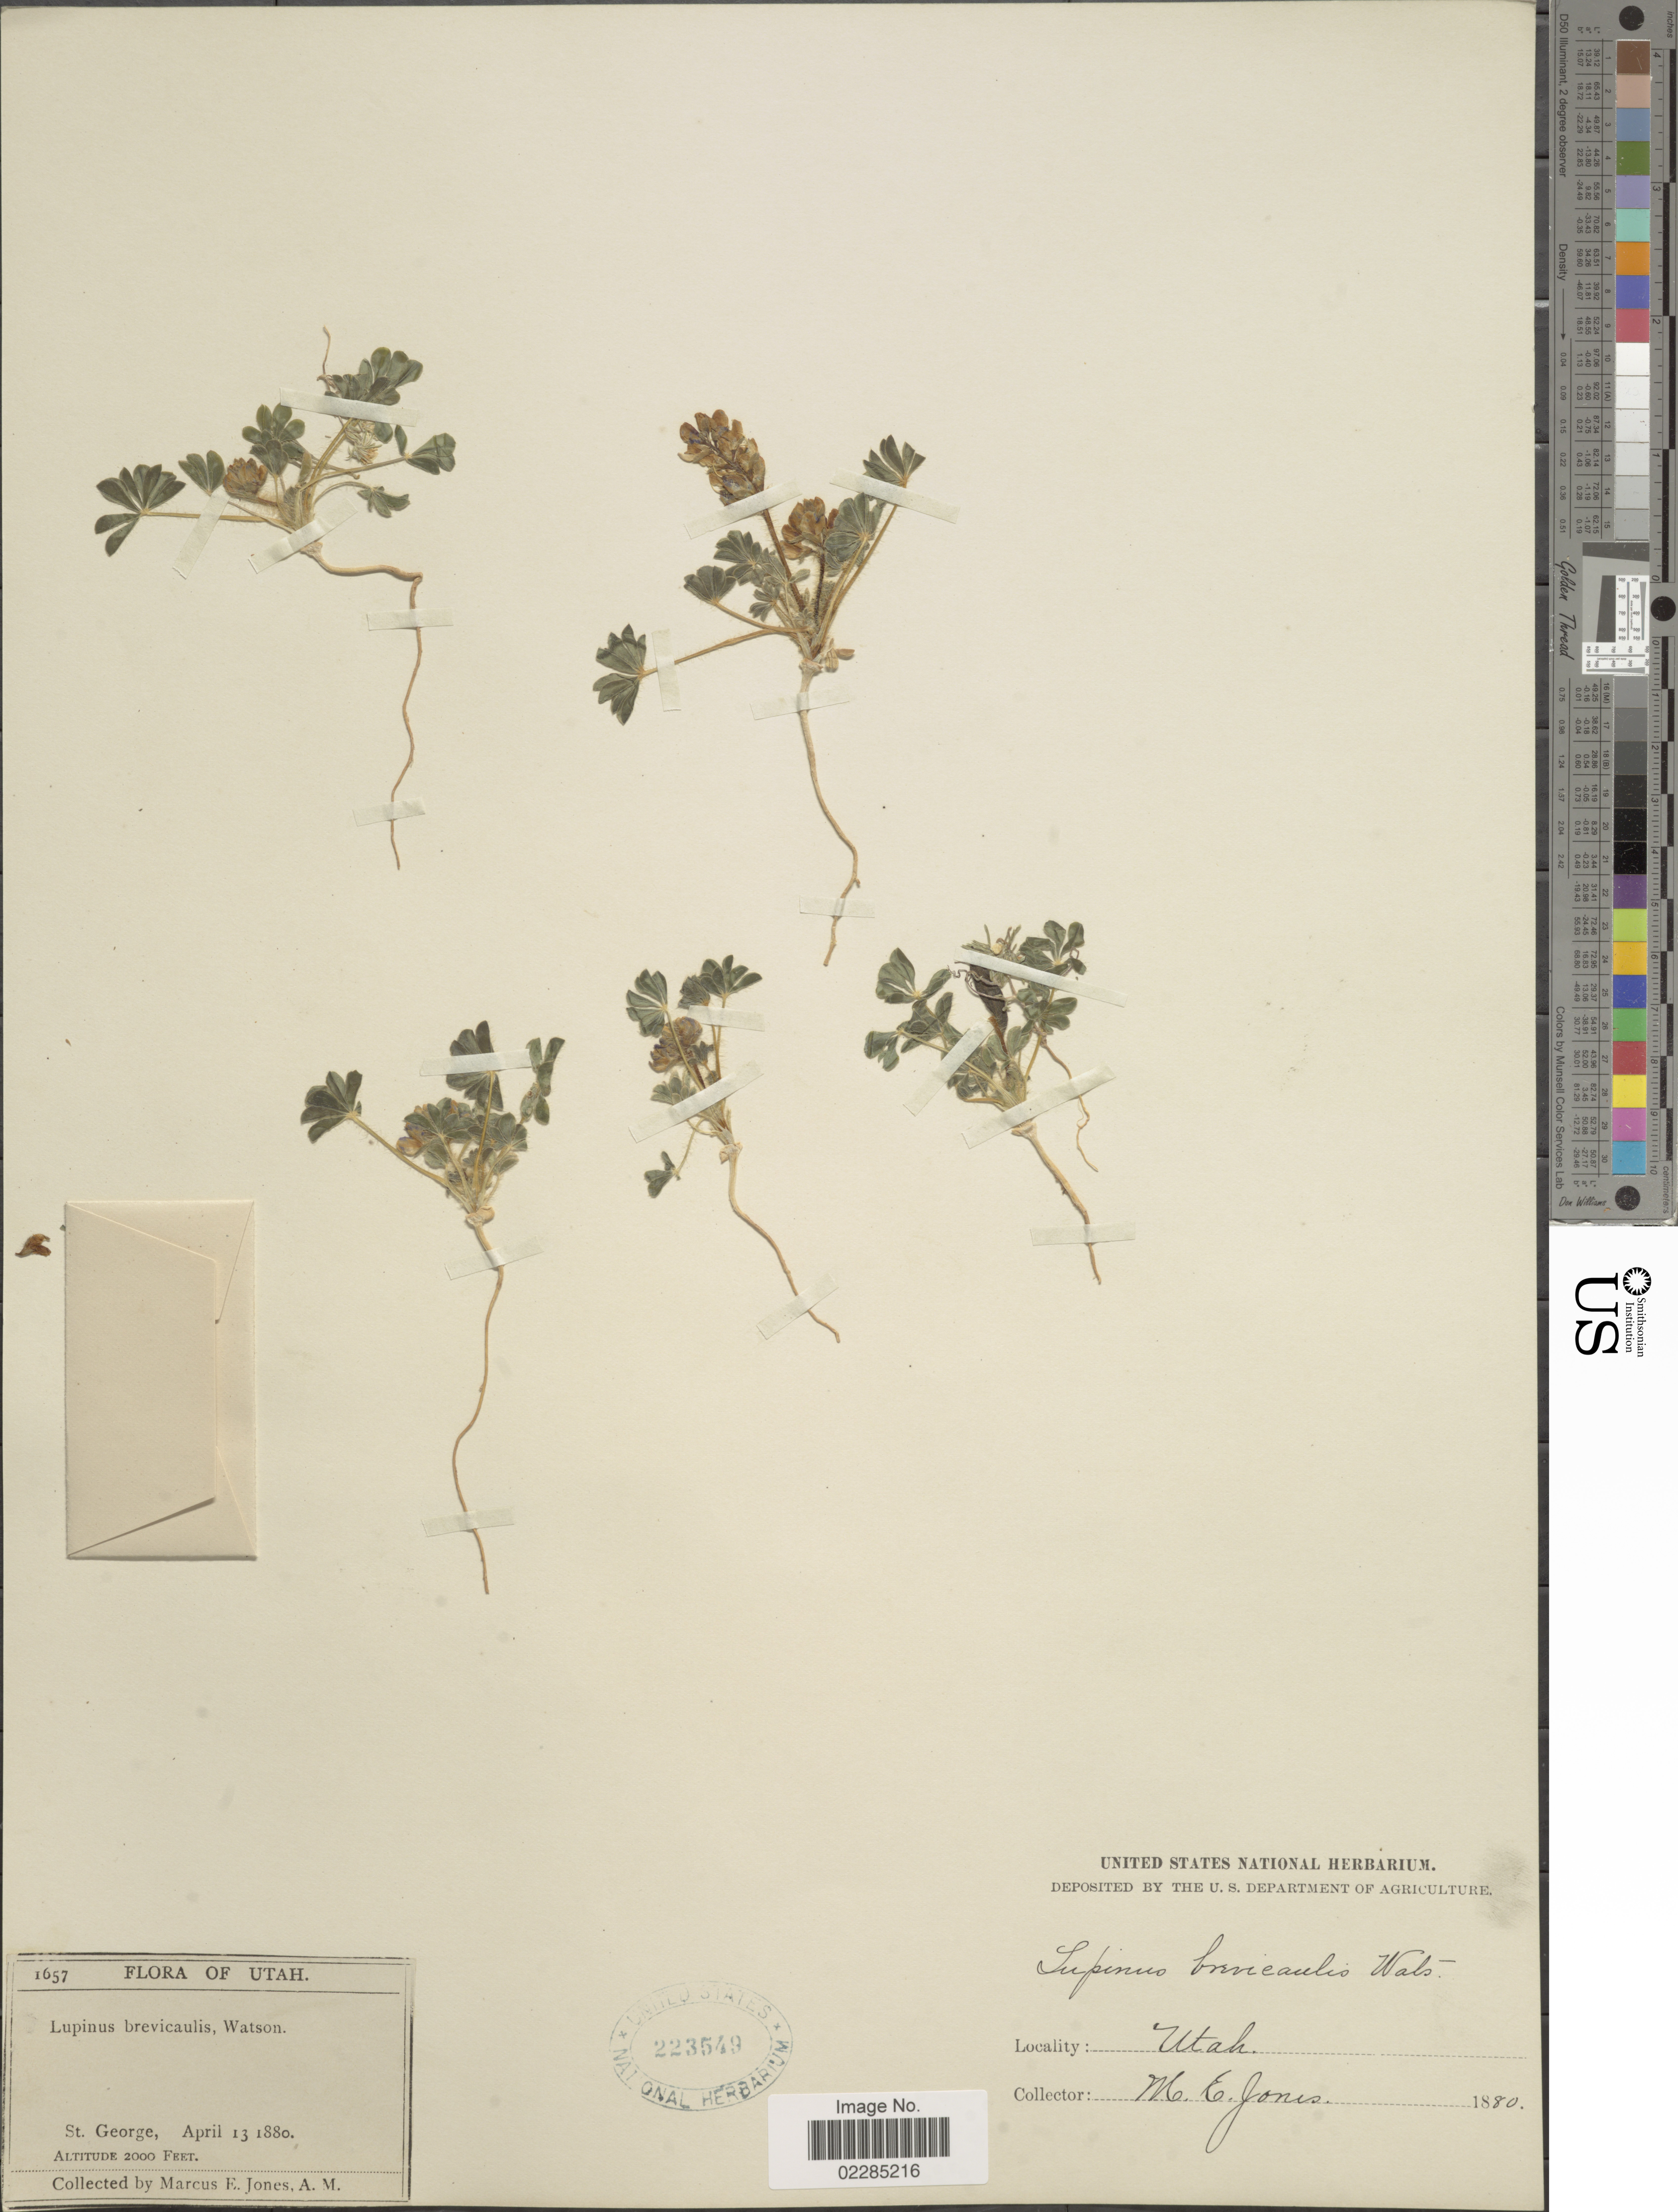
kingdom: Plantae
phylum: Tracheophyta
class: Magnoliopsida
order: Fabales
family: Fabaceae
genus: Lupinus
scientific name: Lupinus flavoculatus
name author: A. Heller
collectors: M. E. Jones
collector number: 1657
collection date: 1880-04-13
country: United States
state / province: Utah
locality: St. George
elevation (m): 610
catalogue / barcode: US 223549